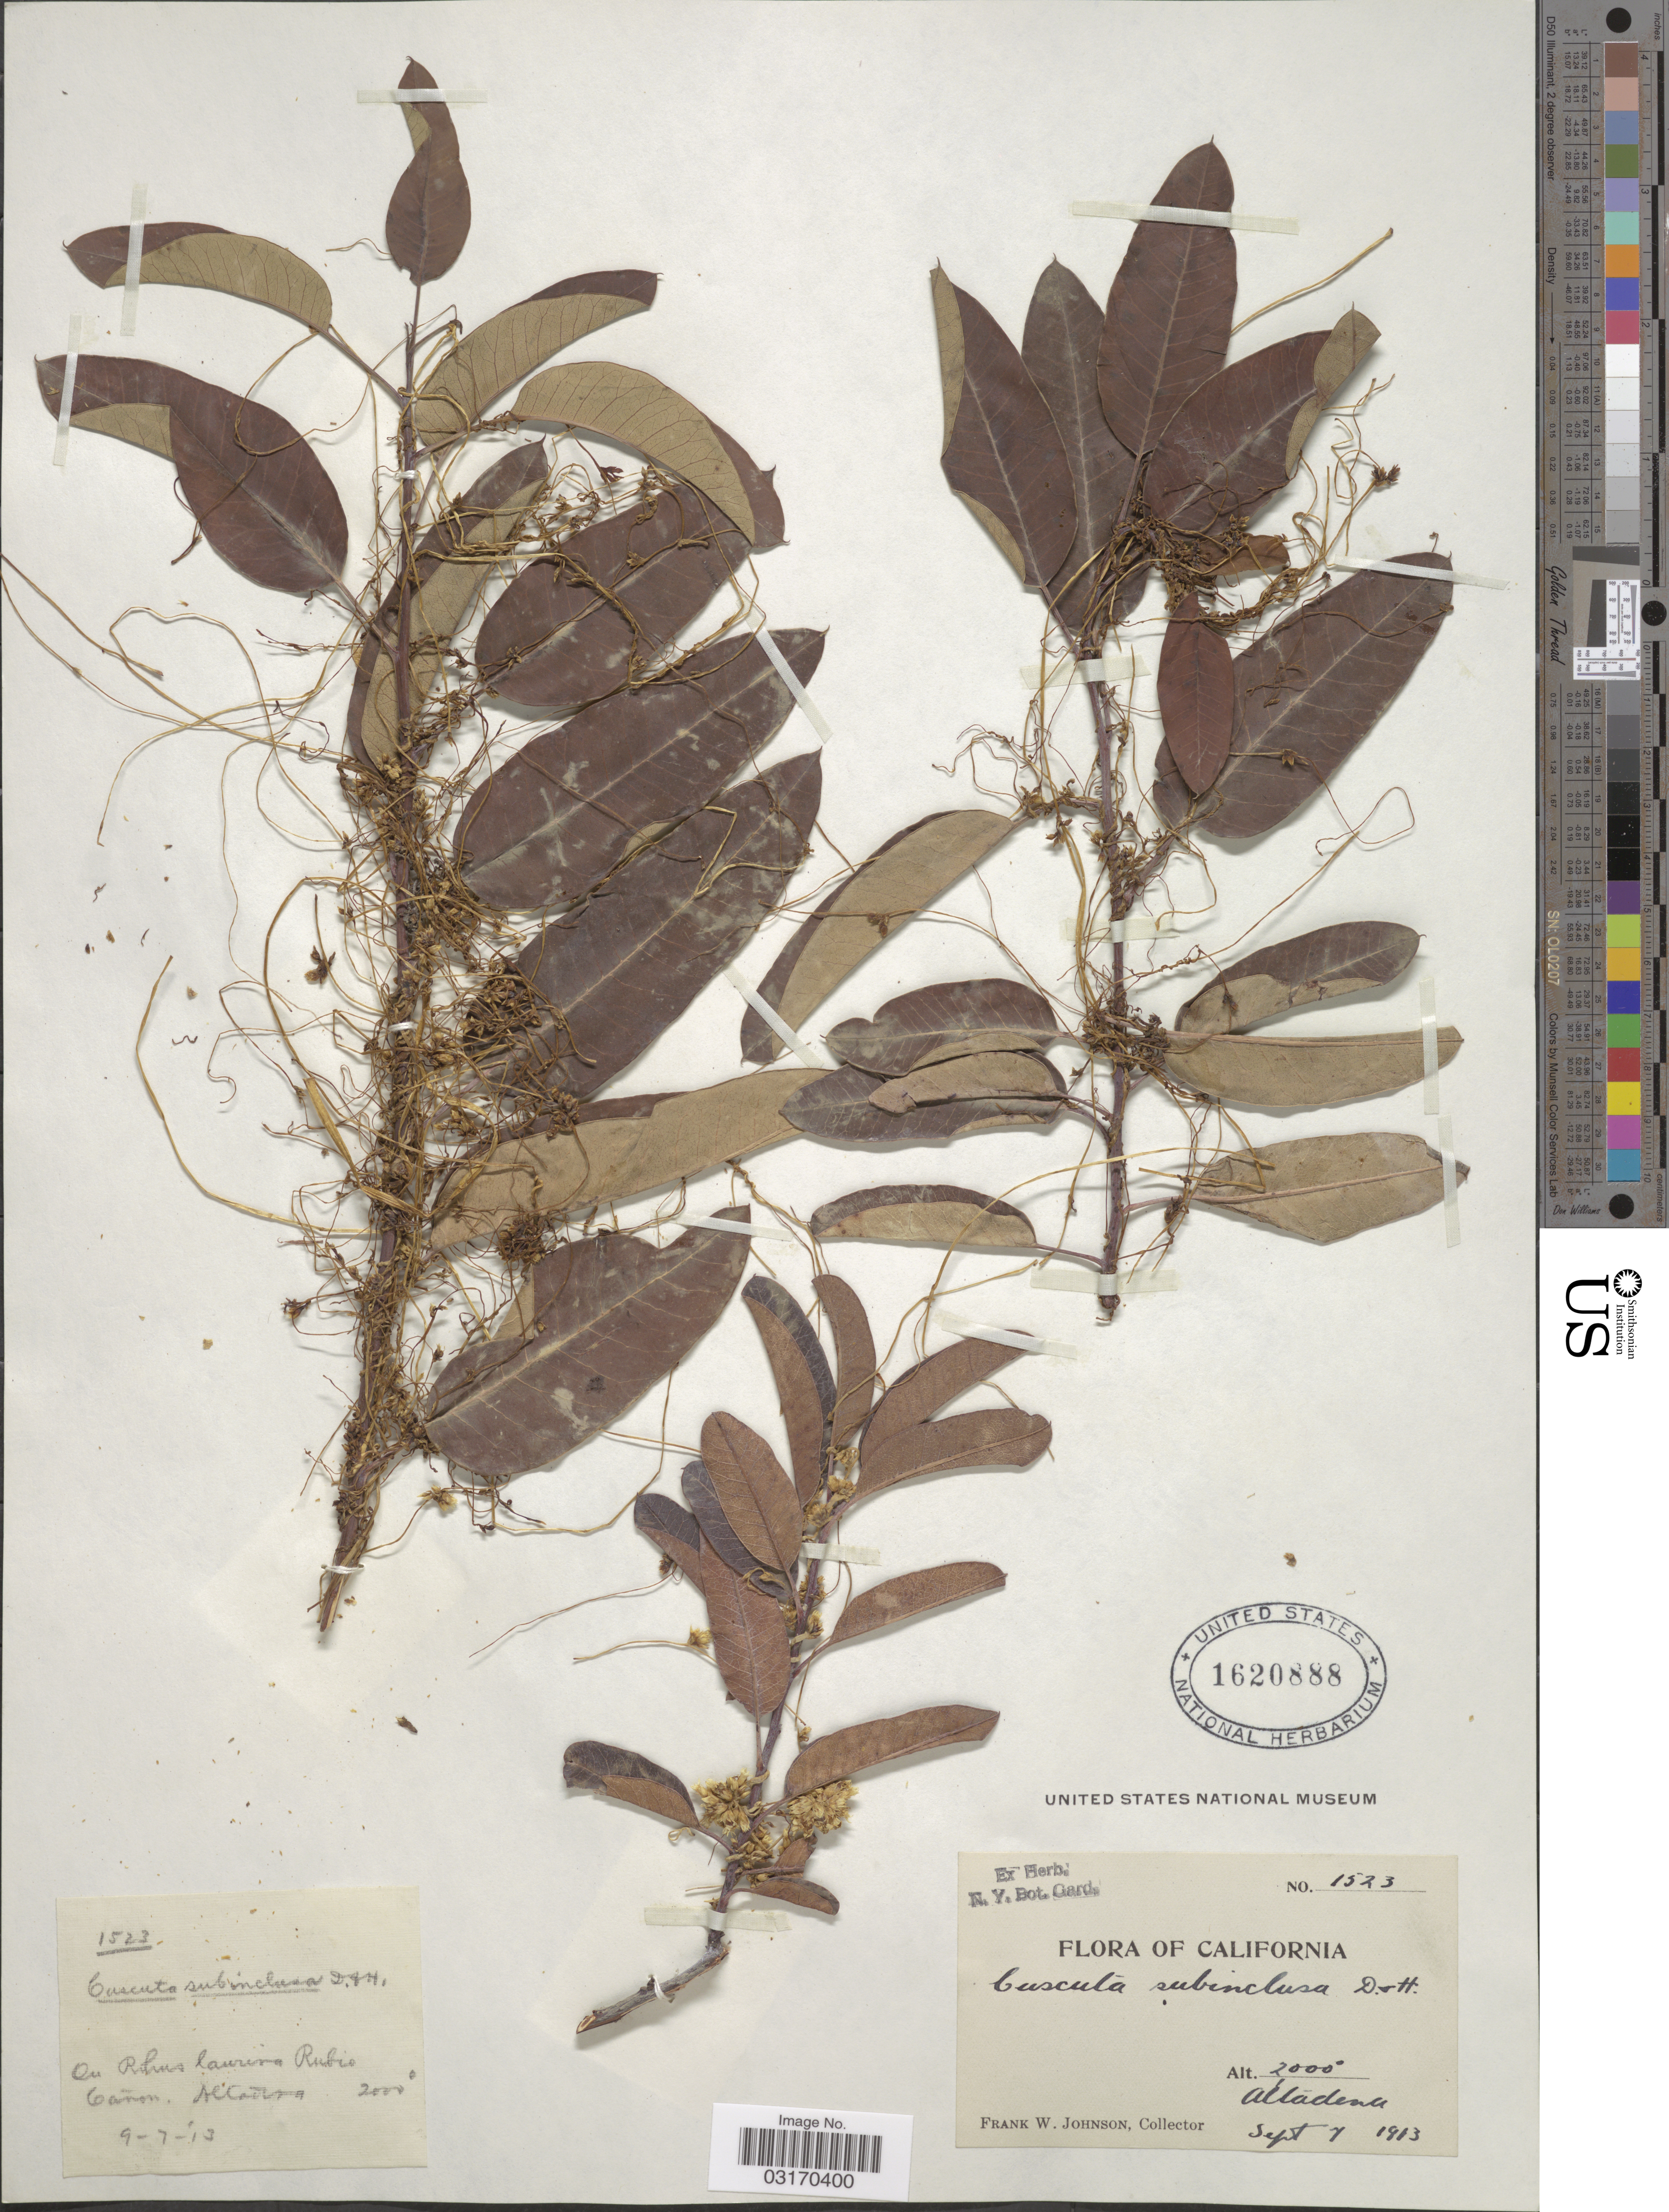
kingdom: Plantae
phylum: Tracheophyta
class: Magnoliopsida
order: Solanales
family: Convolvulaceae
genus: Cuscuta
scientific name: Cuscuta subinclusa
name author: Durand & Hilg.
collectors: F. W. Johnson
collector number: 1523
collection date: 1913-09-07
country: United States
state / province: California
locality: Cañon Altadena.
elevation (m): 610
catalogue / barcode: US 1620888